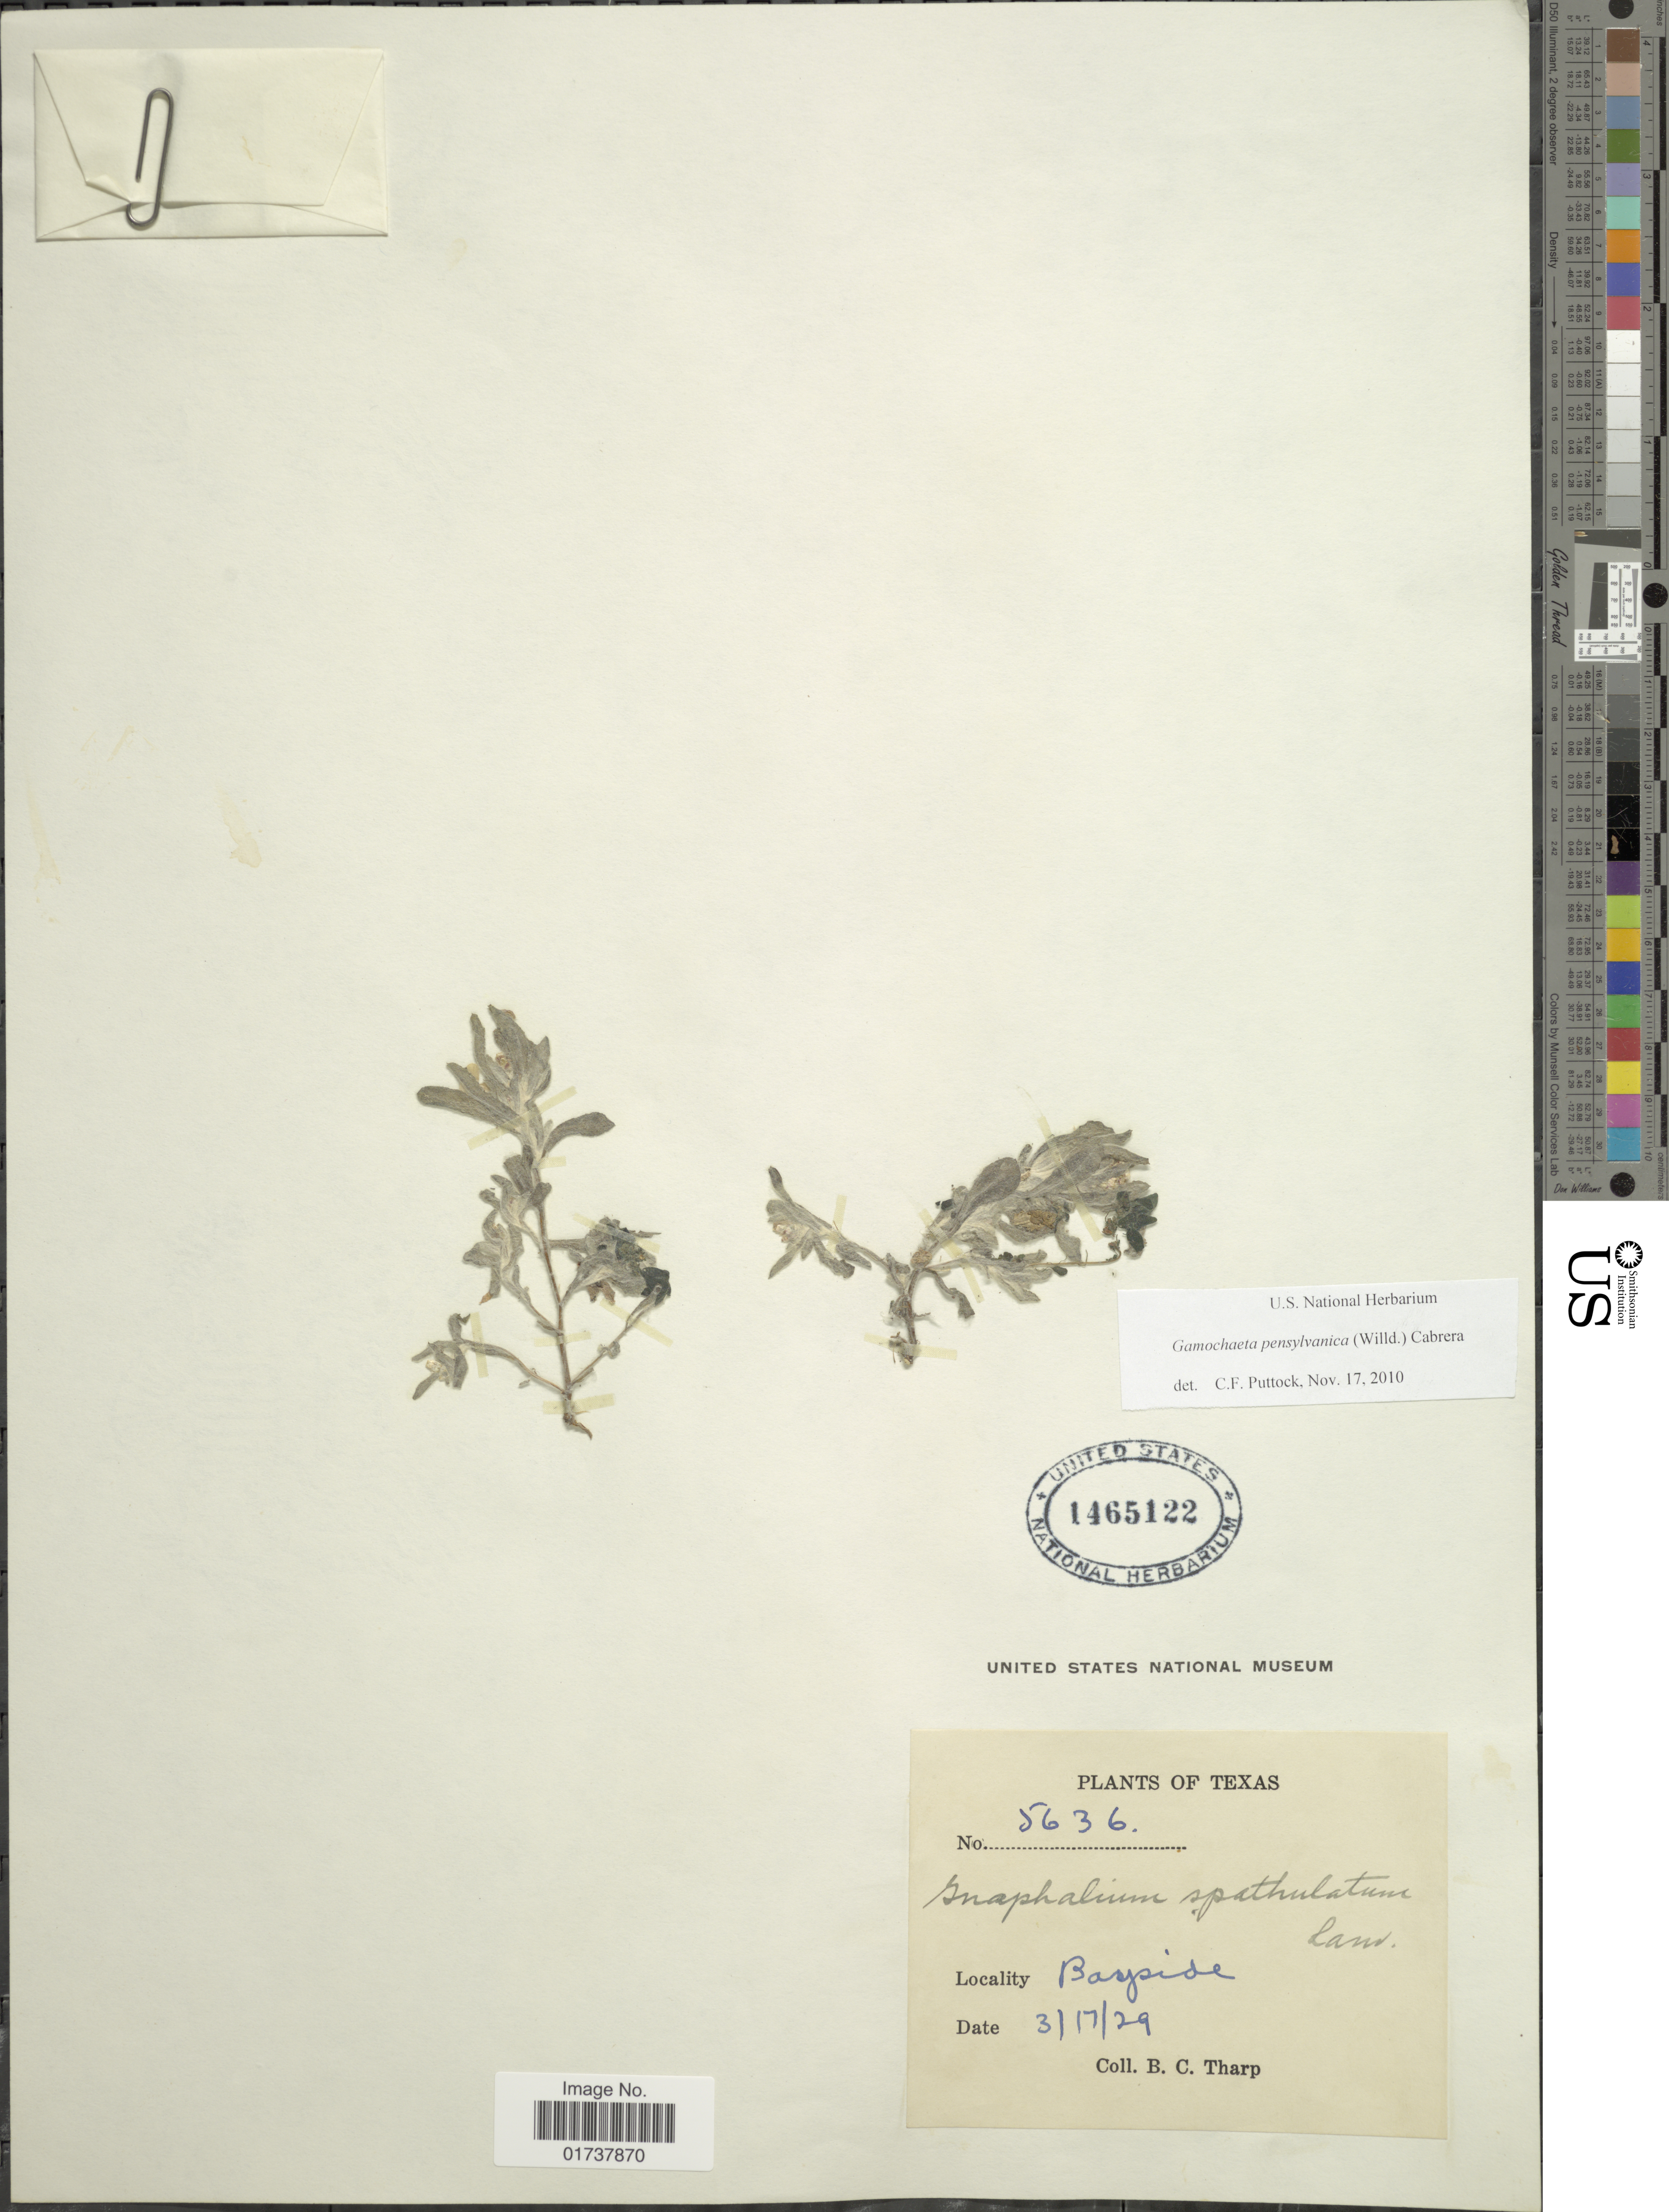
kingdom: Plantae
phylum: Tracheophyta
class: Magnoliopsida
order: Asterales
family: Asteraceae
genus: Gamochaeta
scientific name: Gamochaeta pensylvanica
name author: (Willd.) Cabrera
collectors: B. C. Tharp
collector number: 5636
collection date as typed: Transcribed d/m/y: 17/3/29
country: United States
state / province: Texas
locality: Bayside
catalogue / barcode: US 1465122